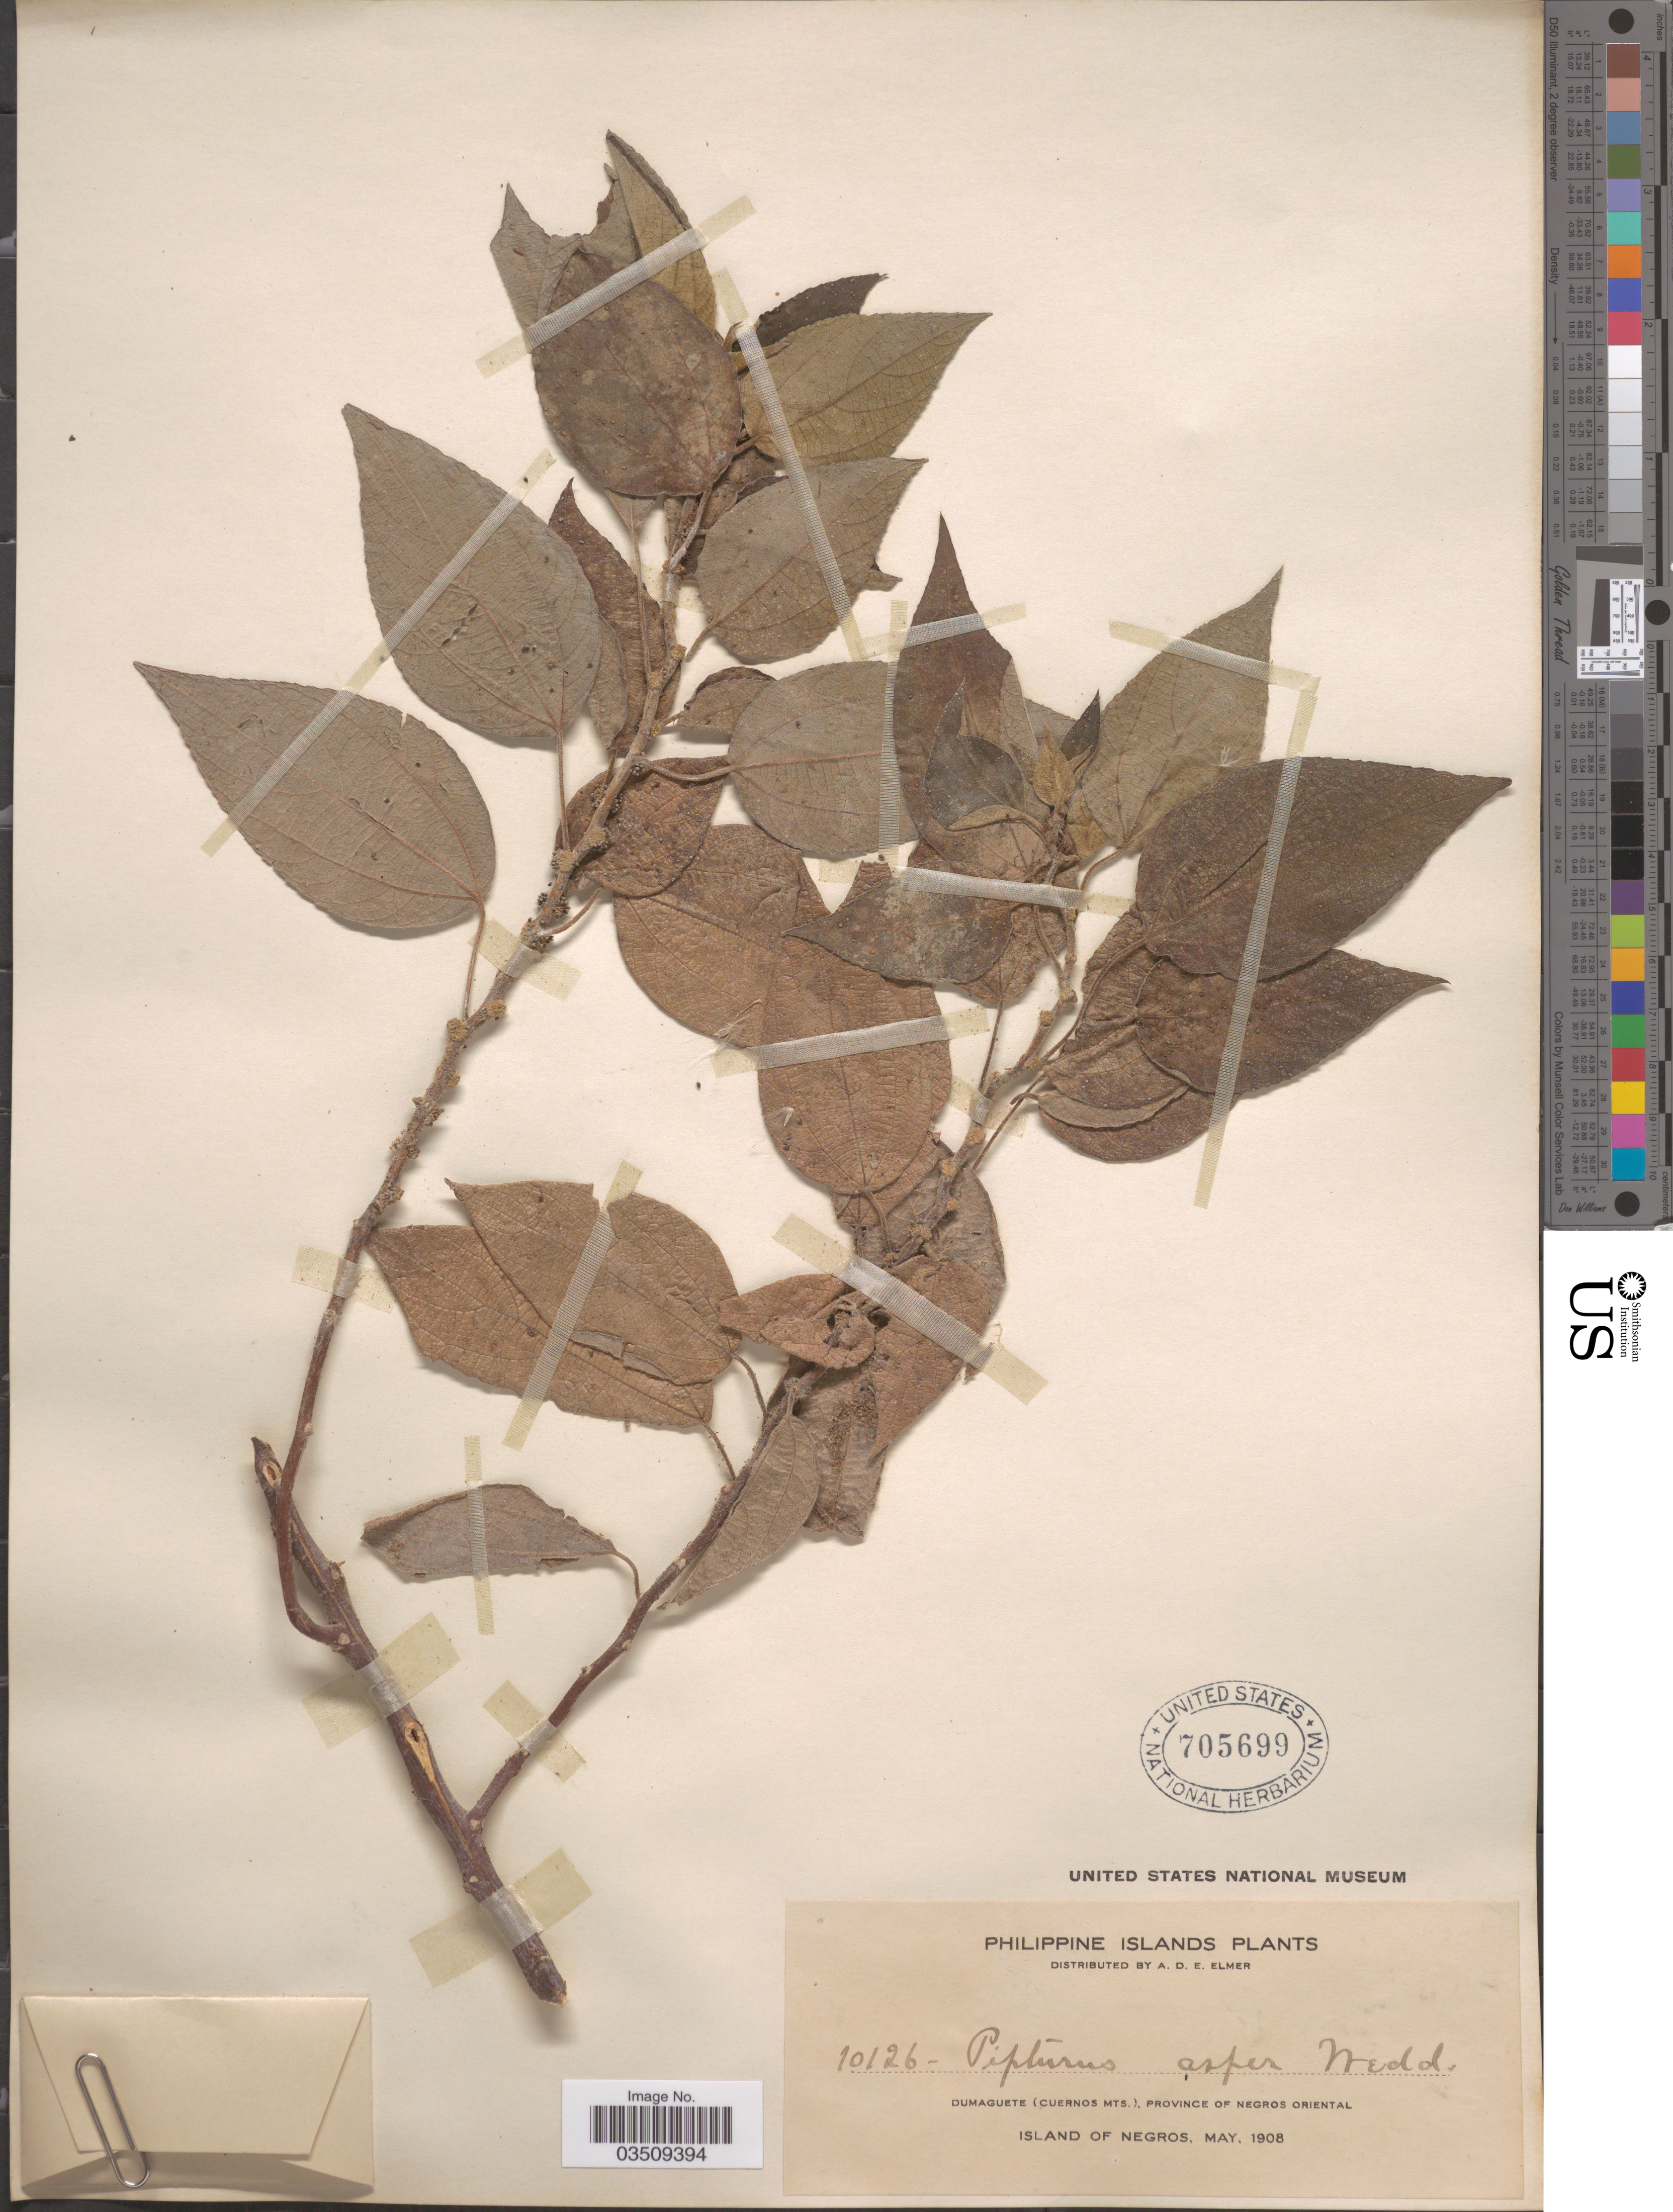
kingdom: Plantae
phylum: Tracheophyta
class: Magnoliopsida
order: Rosales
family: Urticaceae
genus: Pipturus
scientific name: Pipturus arborescens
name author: (Link) C.B. Rob.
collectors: A. D. E. Elmer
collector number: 10126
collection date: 1908-05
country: Philippines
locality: Dumaguete (Cuernos Mts.), Province of Negros Oriental. Island of Negros.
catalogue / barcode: US 705699